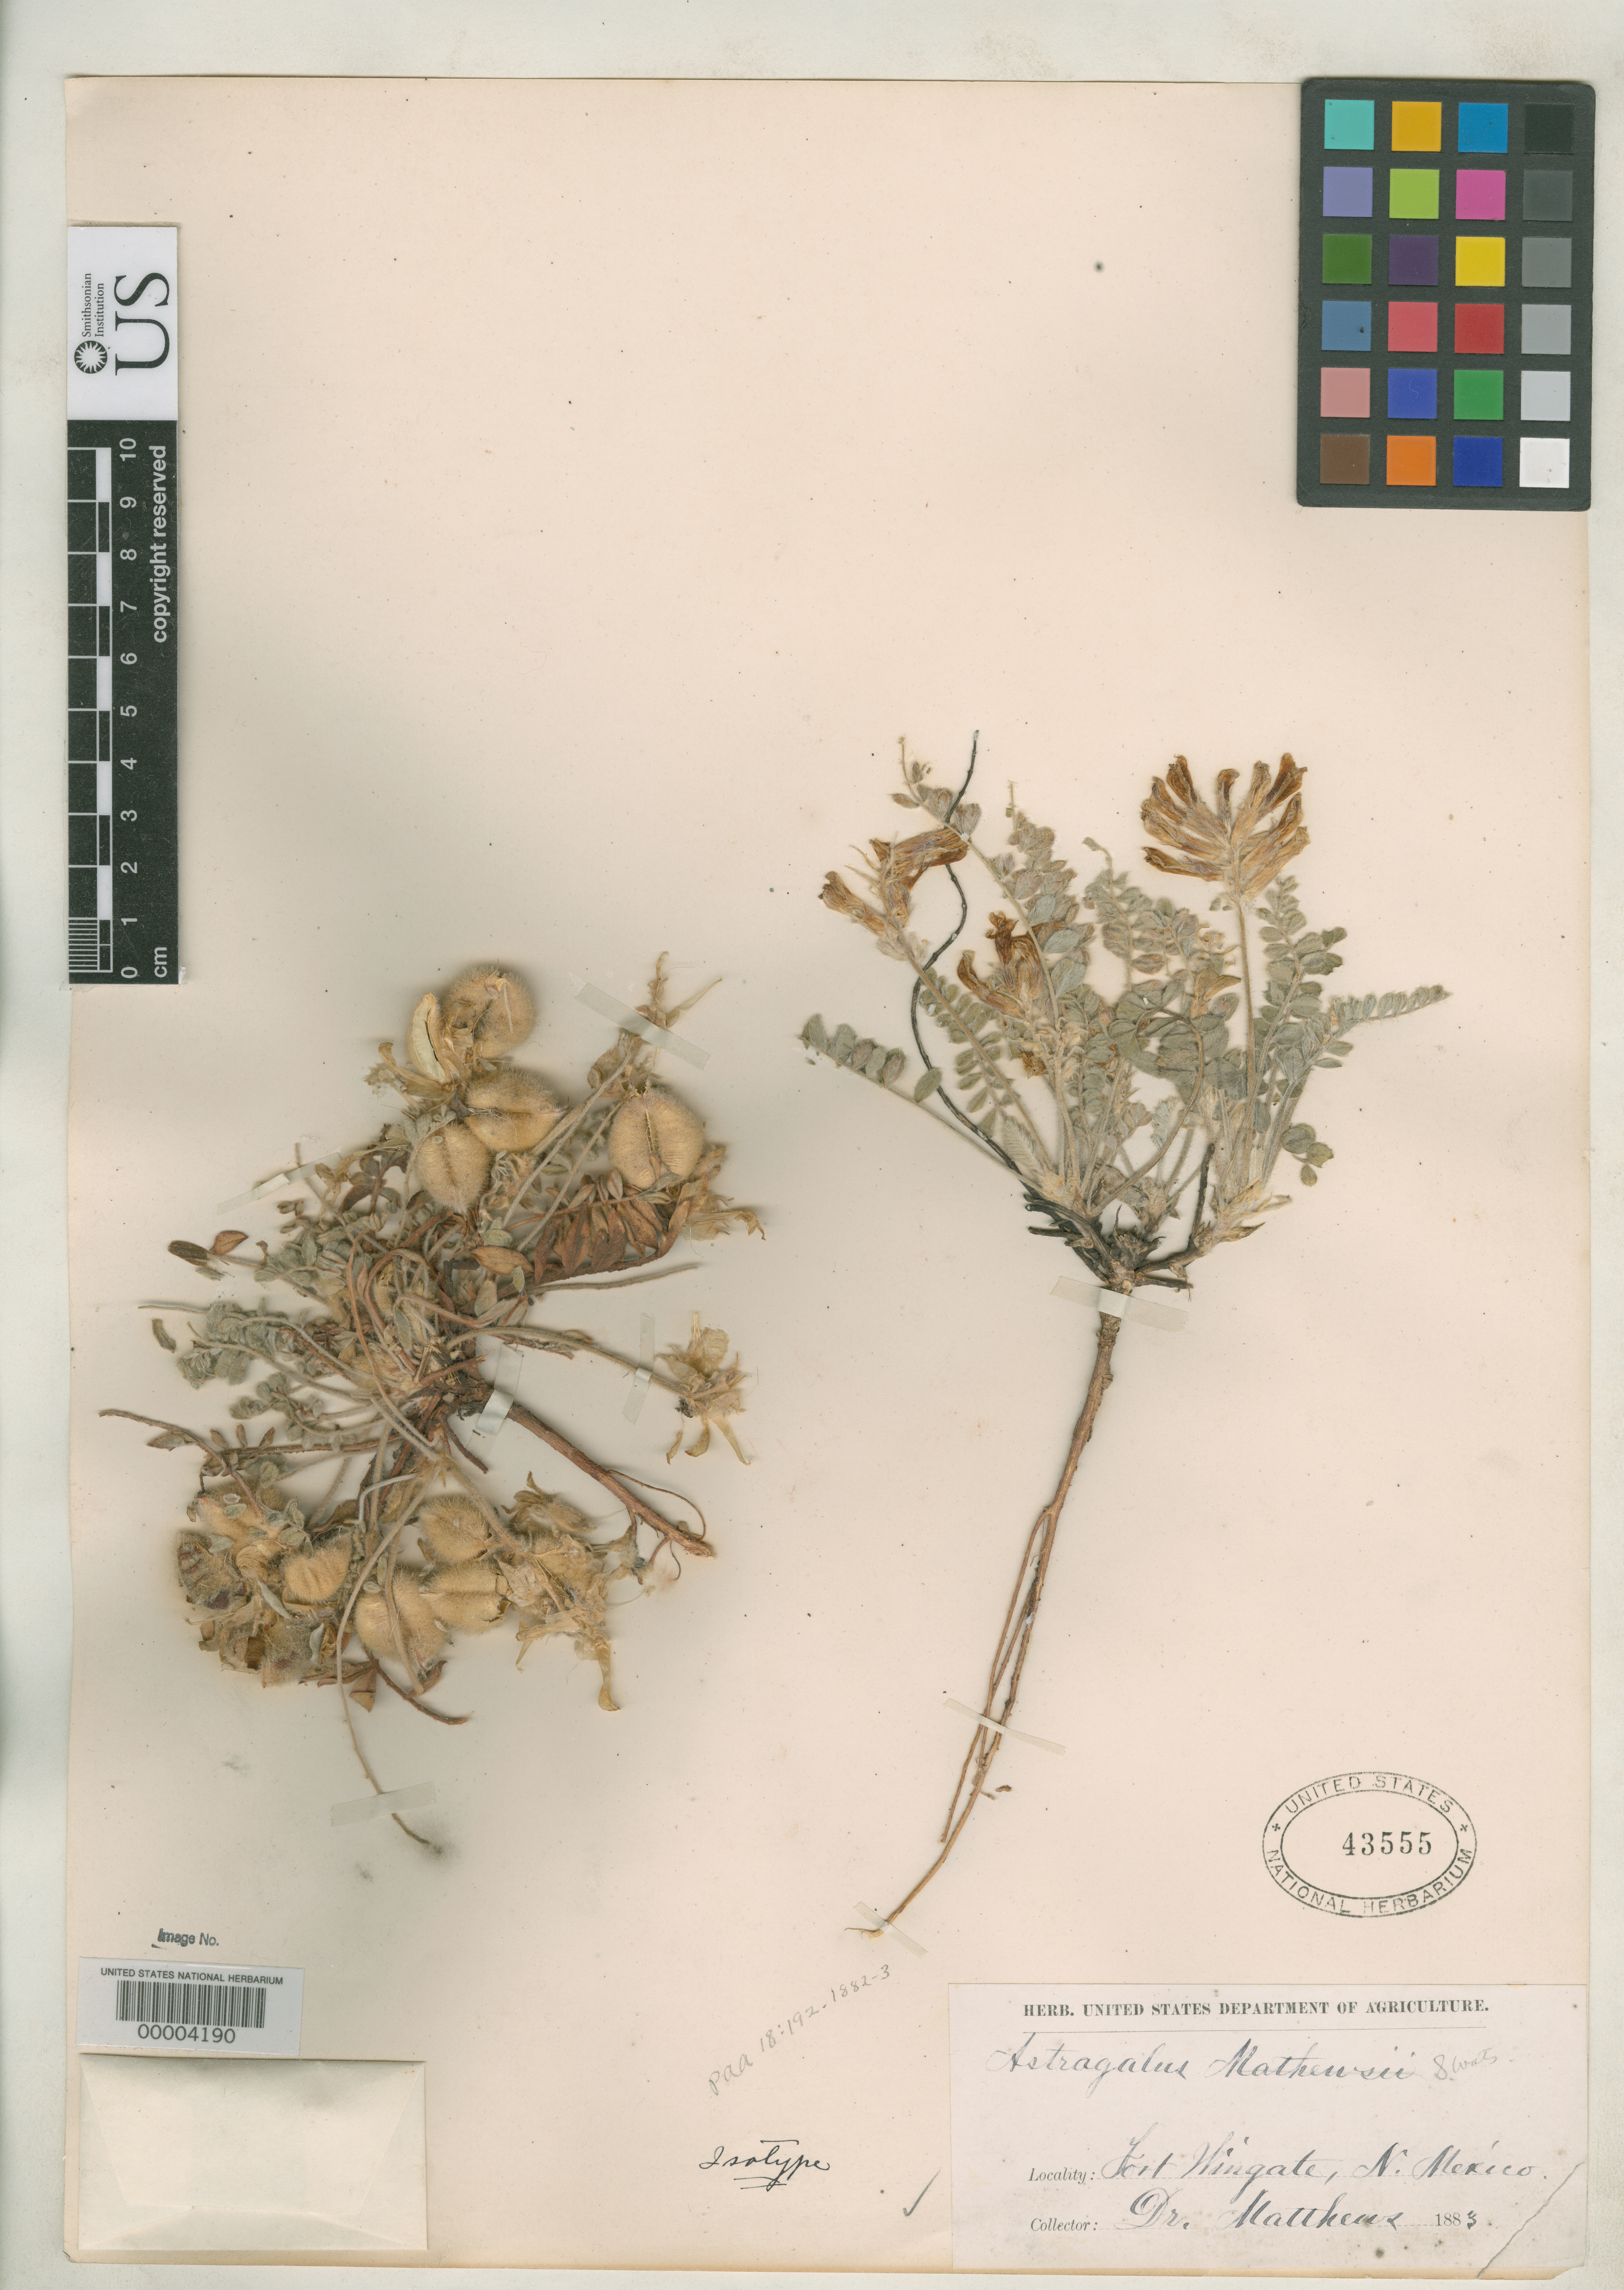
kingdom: Plantae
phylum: Tracheophyta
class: Magnoliopsida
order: Fabales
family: Fabaceae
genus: Astragalus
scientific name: Astragalus matthewsii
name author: S. Watson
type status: Isotype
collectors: W. Matthews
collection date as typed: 1883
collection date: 1883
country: United States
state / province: New Mexico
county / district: Bernalillo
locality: Fort Wingate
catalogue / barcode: US 43555